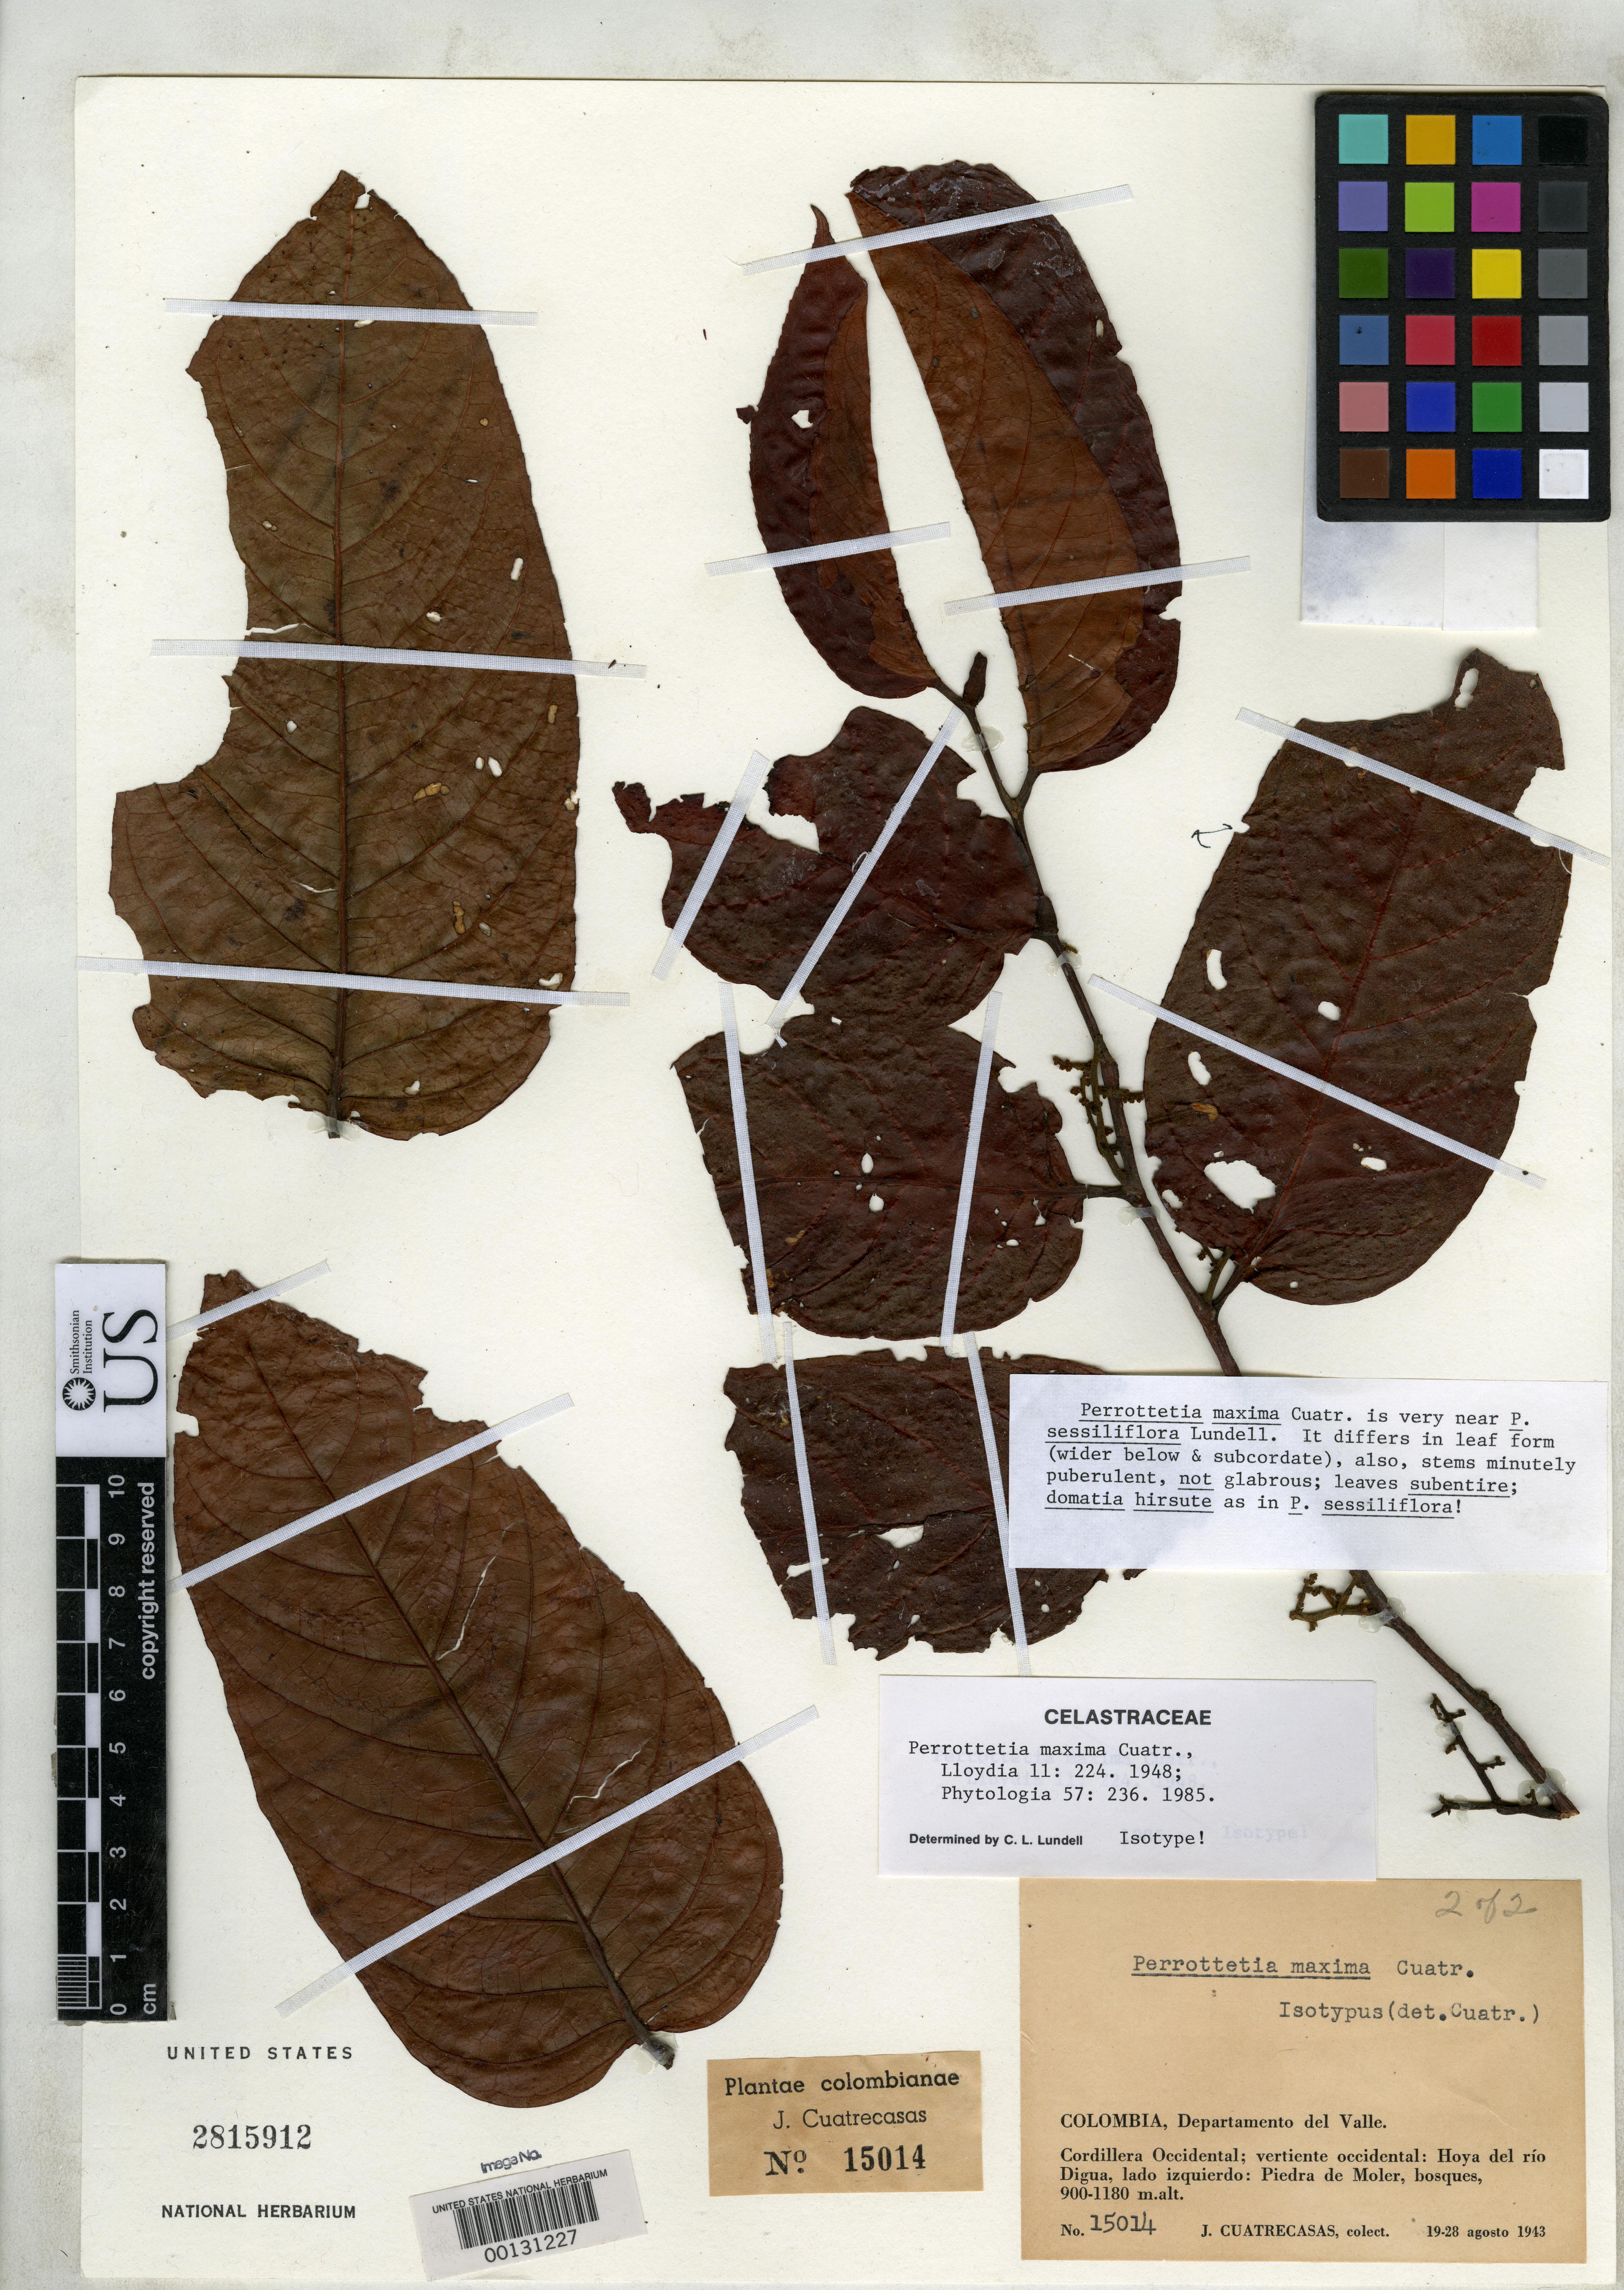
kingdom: Plantae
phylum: Tracheophyta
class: Magnoliopsida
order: Huerteales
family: Dipentodontaceae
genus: Perrottetia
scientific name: Perrottetia maxima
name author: Cuatrec.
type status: Isotype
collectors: J. Cuatrecasas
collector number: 15014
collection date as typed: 22 Aug 1943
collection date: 1943-08-22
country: Colombia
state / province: Valle del Cauca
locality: Hoya del Rio Digua, Piedra de Moler.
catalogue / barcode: US 2815912